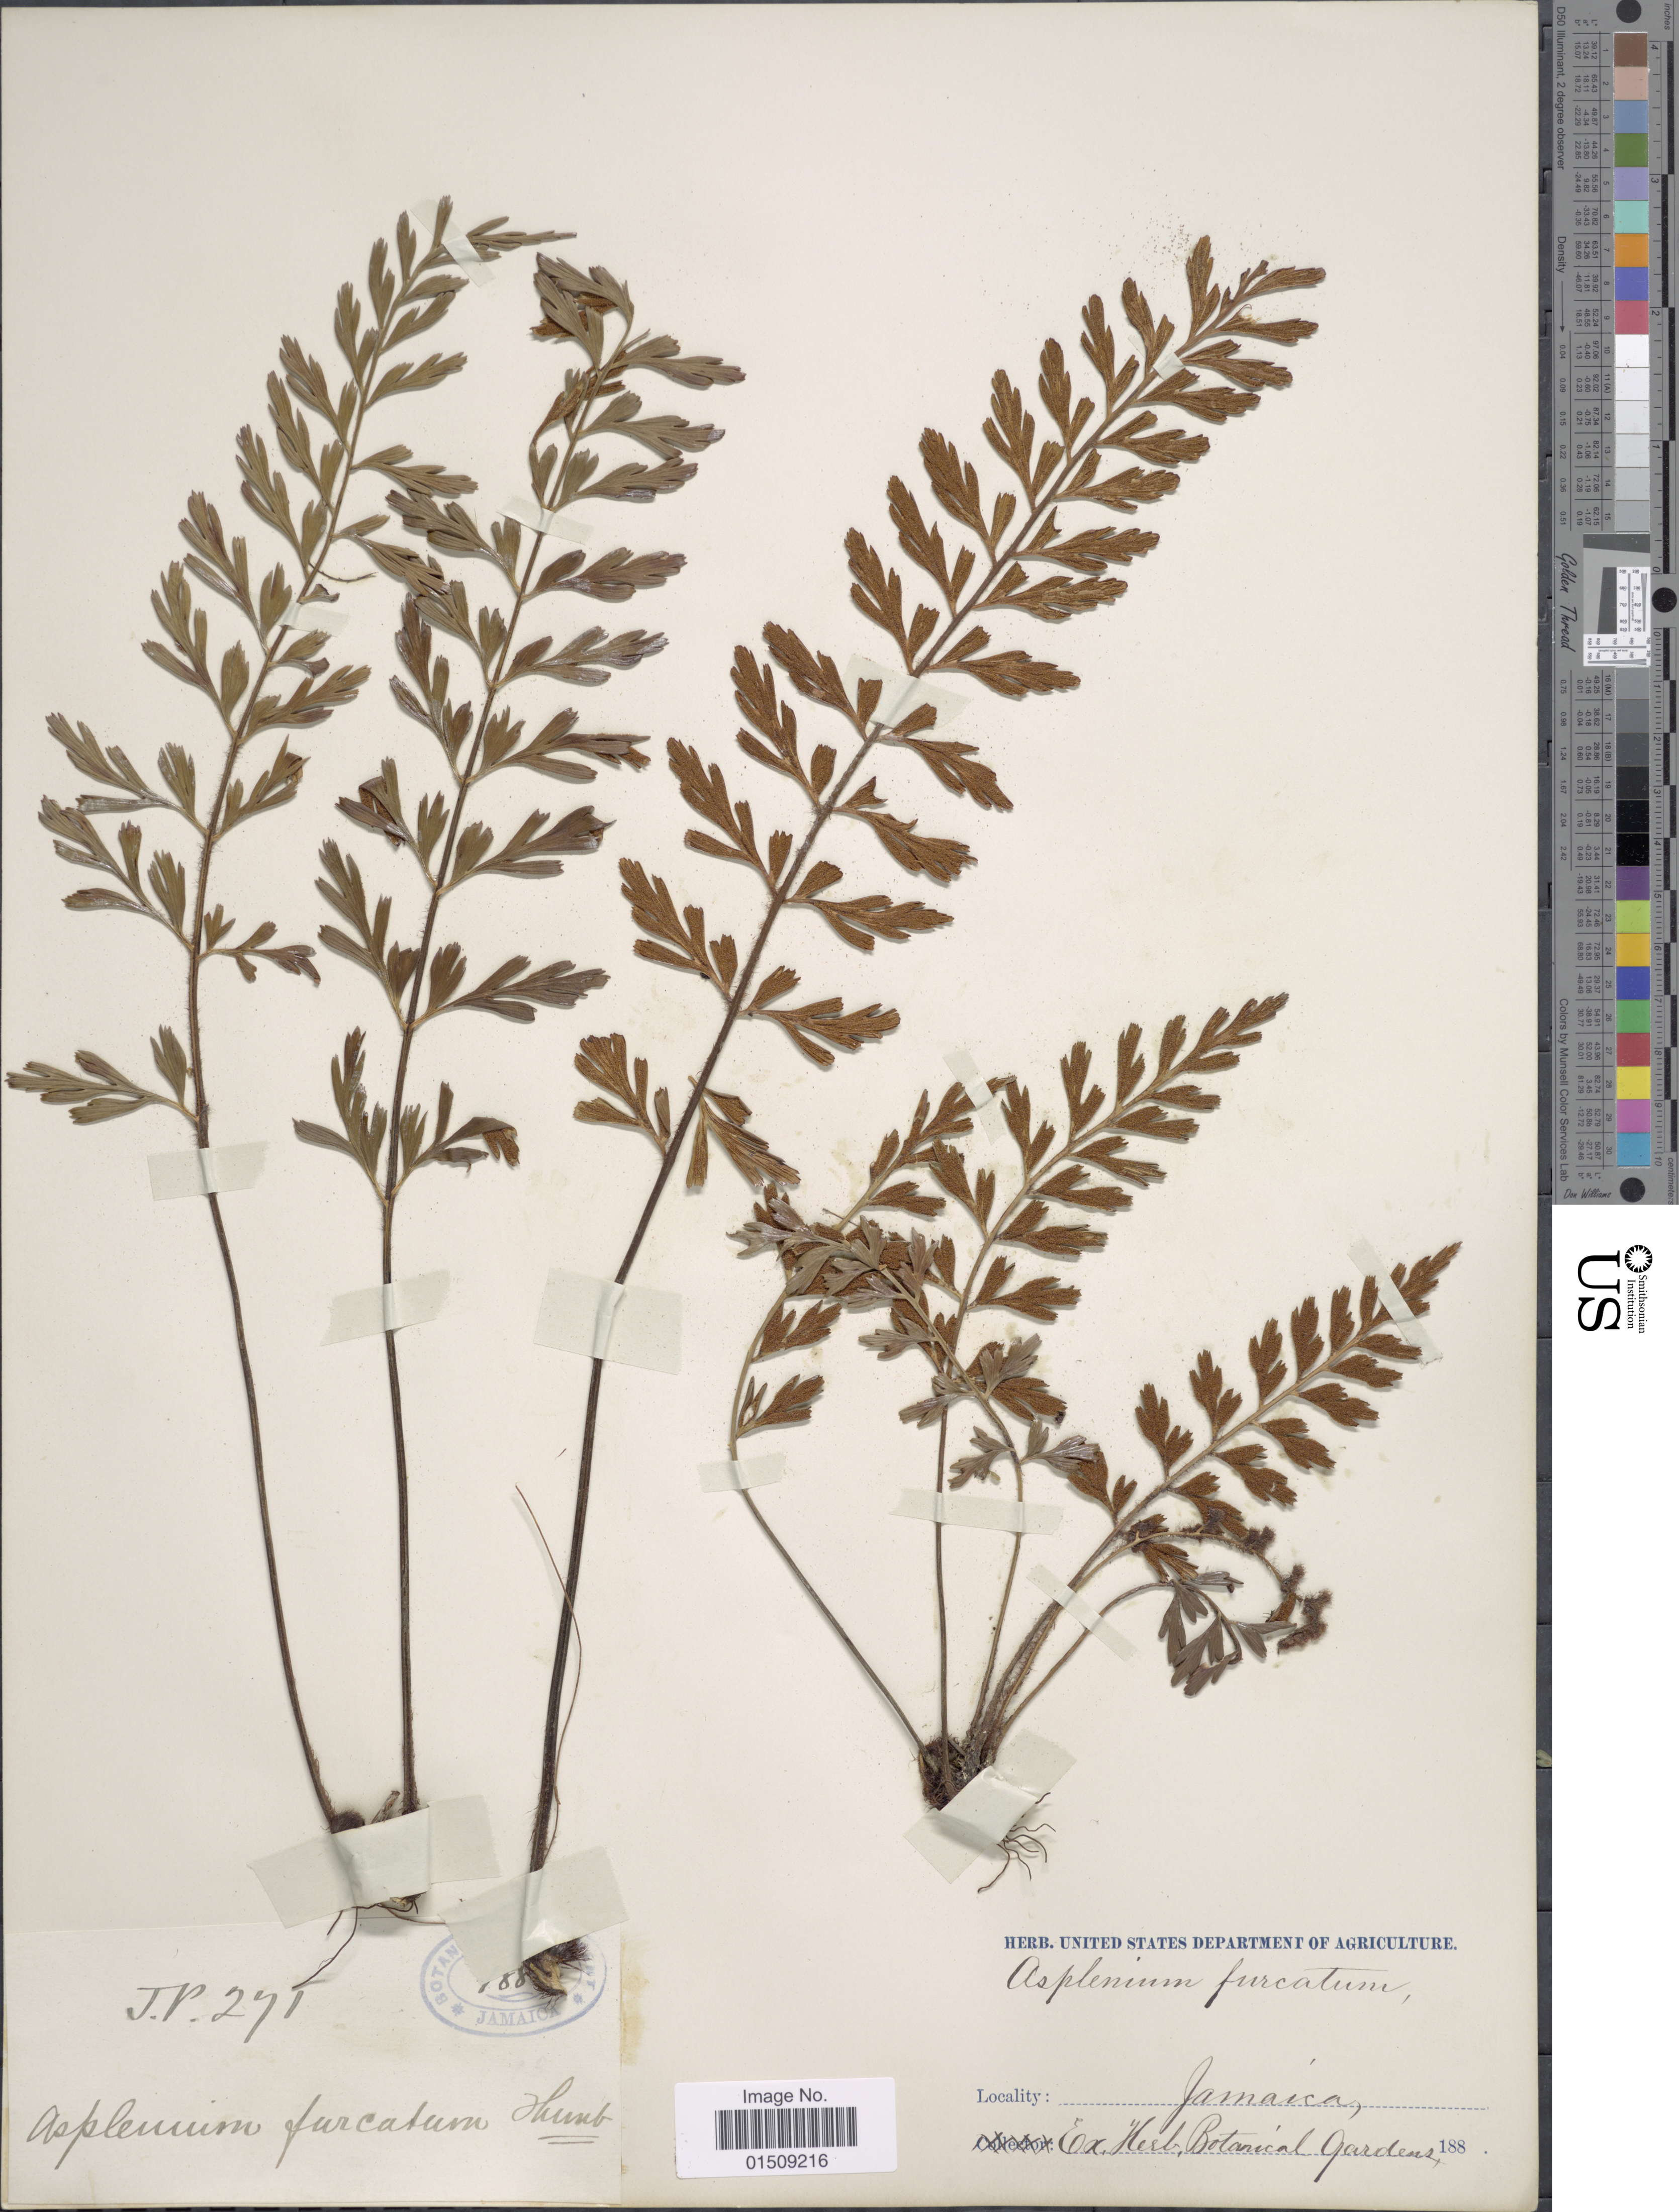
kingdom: Plantae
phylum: Tracheophyta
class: Polypodiopsida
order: Polypodiales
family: Aspleniaceae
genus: Asplenium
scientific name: Asplenium praemorsum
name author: Sw.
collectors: J.P.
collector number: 271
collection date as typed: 188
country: Jamaica